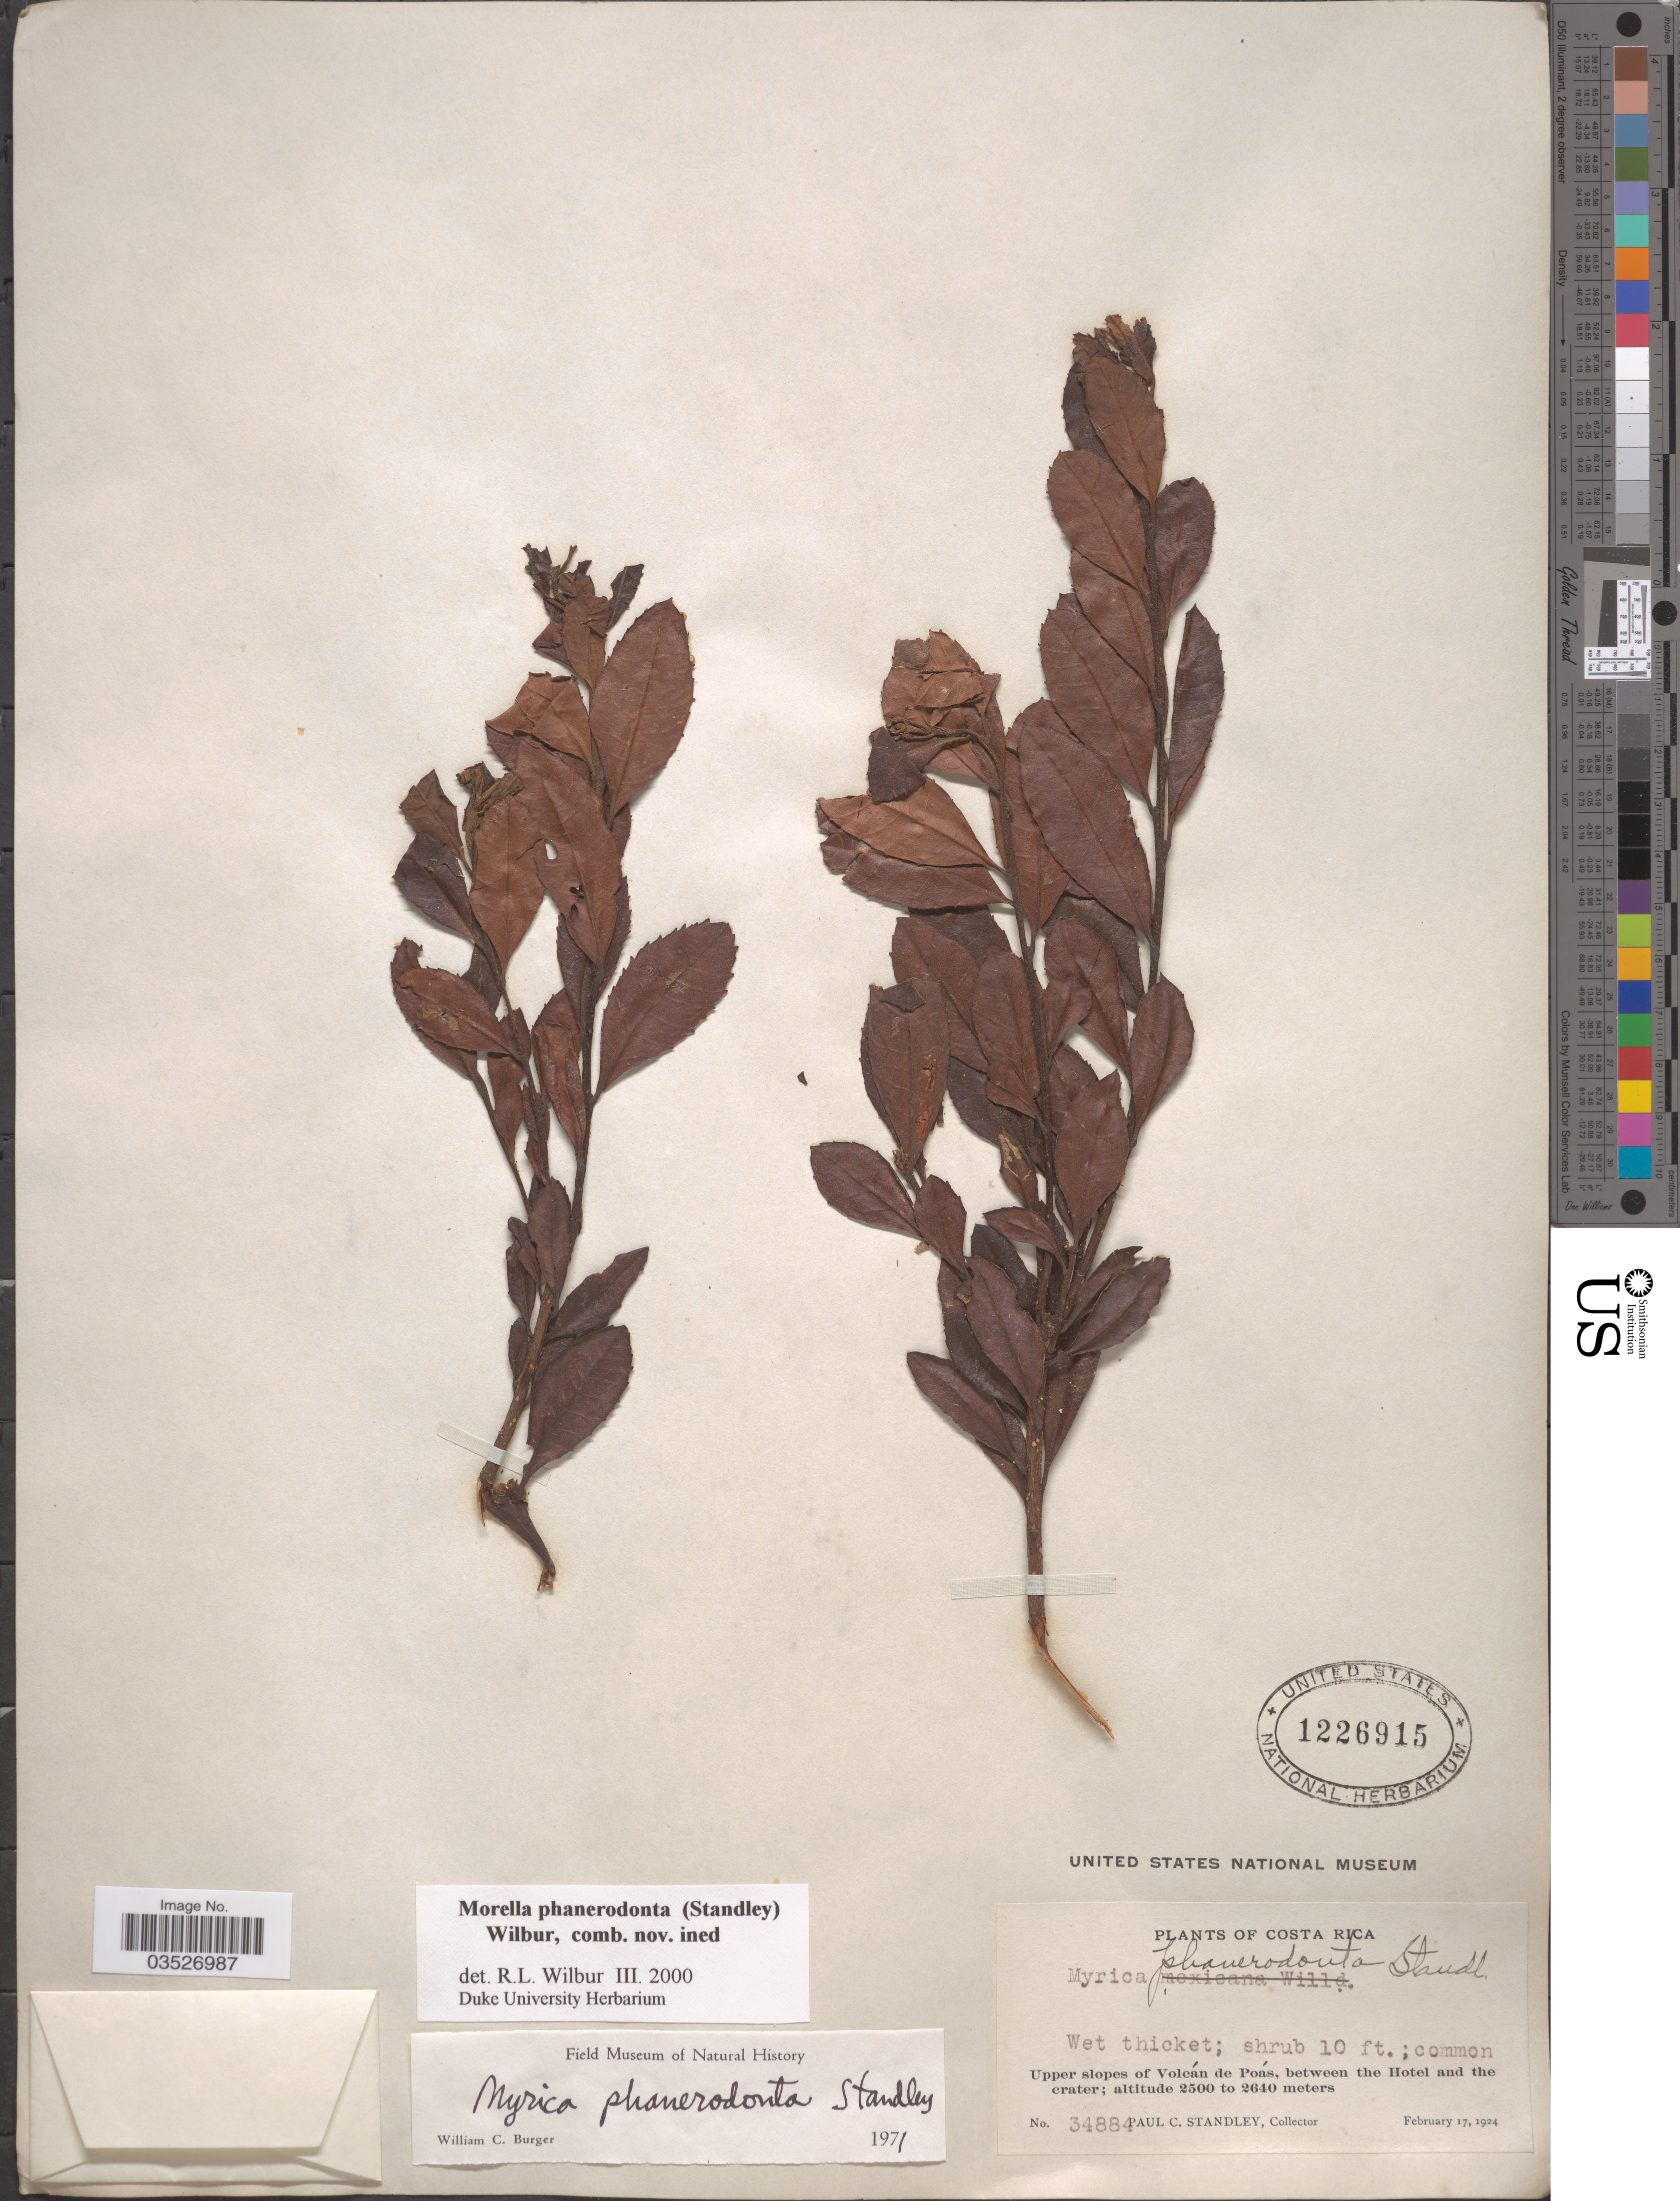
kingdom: Plantae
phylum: Tracheophyta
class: Magnoliopsida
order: Fagales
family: Myricaceae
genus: Morella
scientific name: Morella phanerodonta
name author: (Standl.) Wilbur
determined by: Strong, M. T., (US), Smithsonian Institution - National Museum of Natural History (UNITED STATES)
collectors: P. C. Standley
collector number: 34884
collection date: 1924-02-17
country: Costa Rica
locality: Upper slopes of Volcán de Poás, between the Hotel and the crater.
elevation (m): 2500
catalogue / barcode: US 1226915